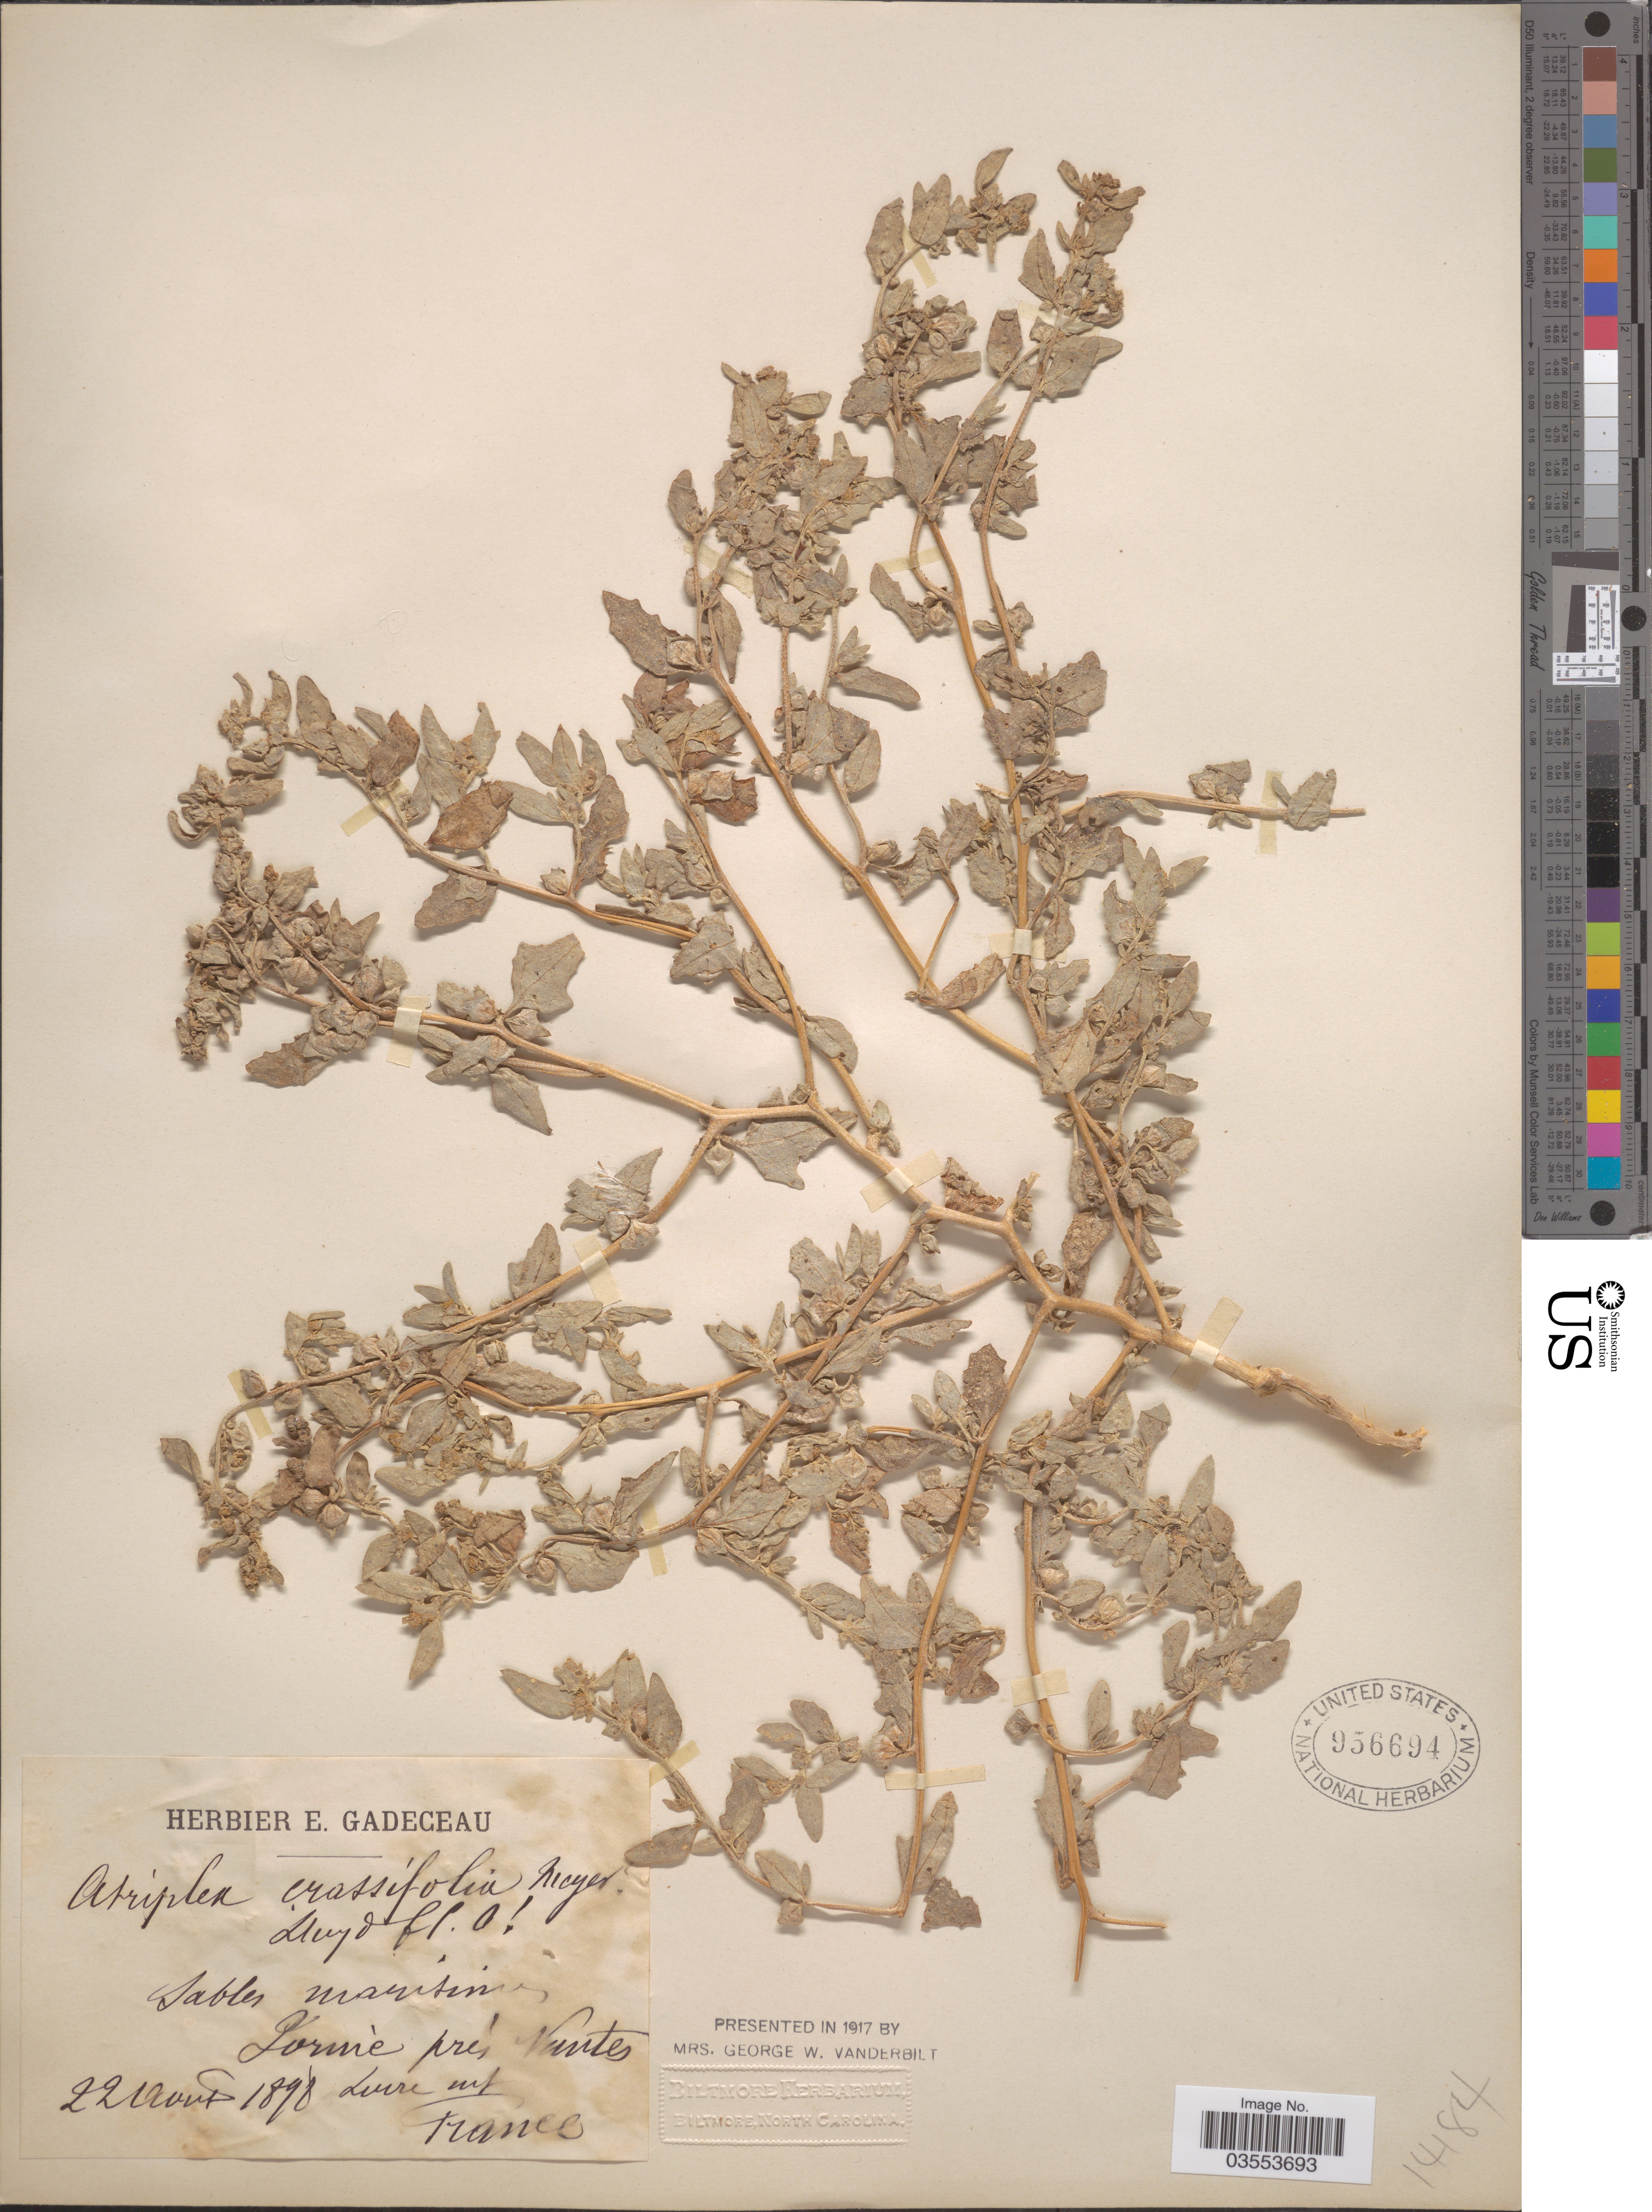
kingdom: Plantae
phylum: Tracheophyta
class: Magnoliopsida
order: Caryophyllales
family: Amaranthaceae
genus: Atriplex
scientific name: Atriplex crassifolia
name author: Ledeb.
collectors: Ex Herb. E. Gadeceau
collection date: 1898-08-22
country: France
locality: Lormie près Vantes Luure Mt. [interpreted]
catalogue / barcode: US 956694